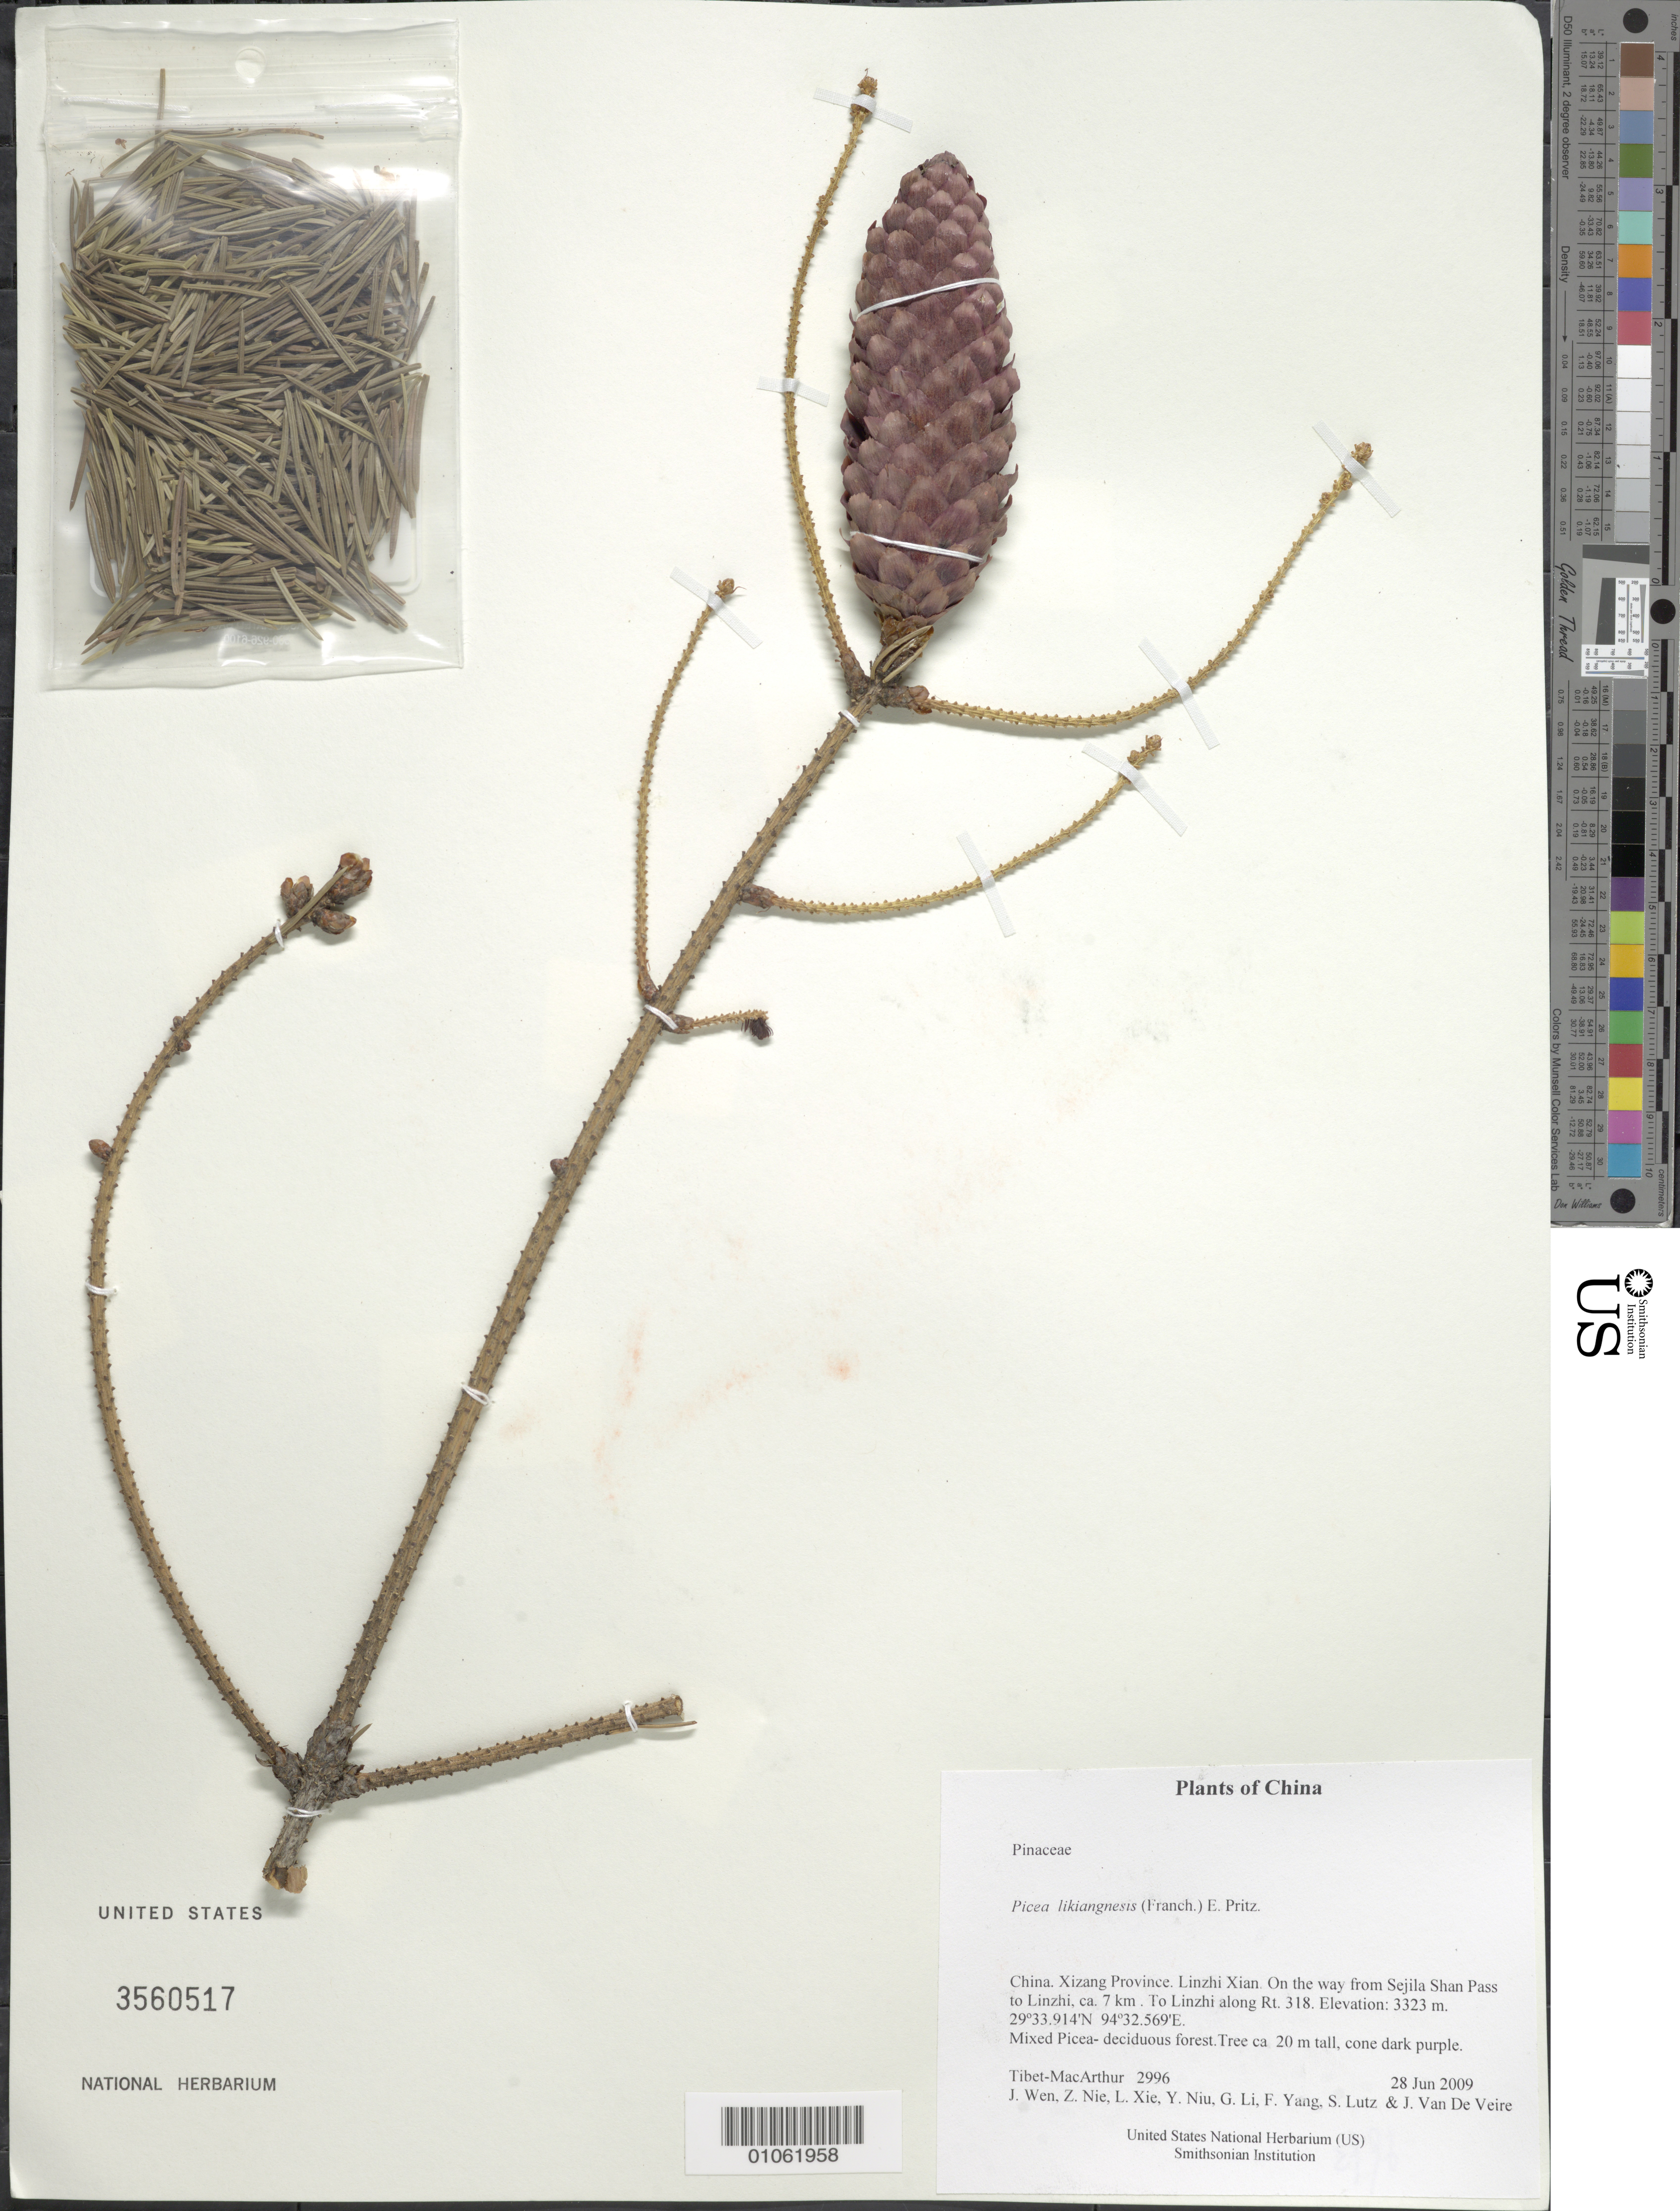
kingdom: Plantae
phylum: Tracheophyta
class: Pinopsida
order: Pinales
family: Pinaceae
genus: Picea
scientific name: Picea likiangensis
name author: (Franch.) E. Pritz.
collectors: Tibet-MacArthur, J. Wen, Z. Nie, L. Xie, Y. Niu, G. Li, F. Yang, S. Lutz & J. Van De Veire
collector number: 2996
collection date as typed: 28 Jun 2009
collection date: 2009-06-28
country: China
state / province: Xizang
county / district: Linzhi Xian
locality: On the way from Sejila Shan Pass to Linzhi, ca. 7 km . To Linzhi along Rt. 318.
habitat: Mixed Picea- deciduous forest.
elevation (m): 3323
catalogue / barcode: US 3560517